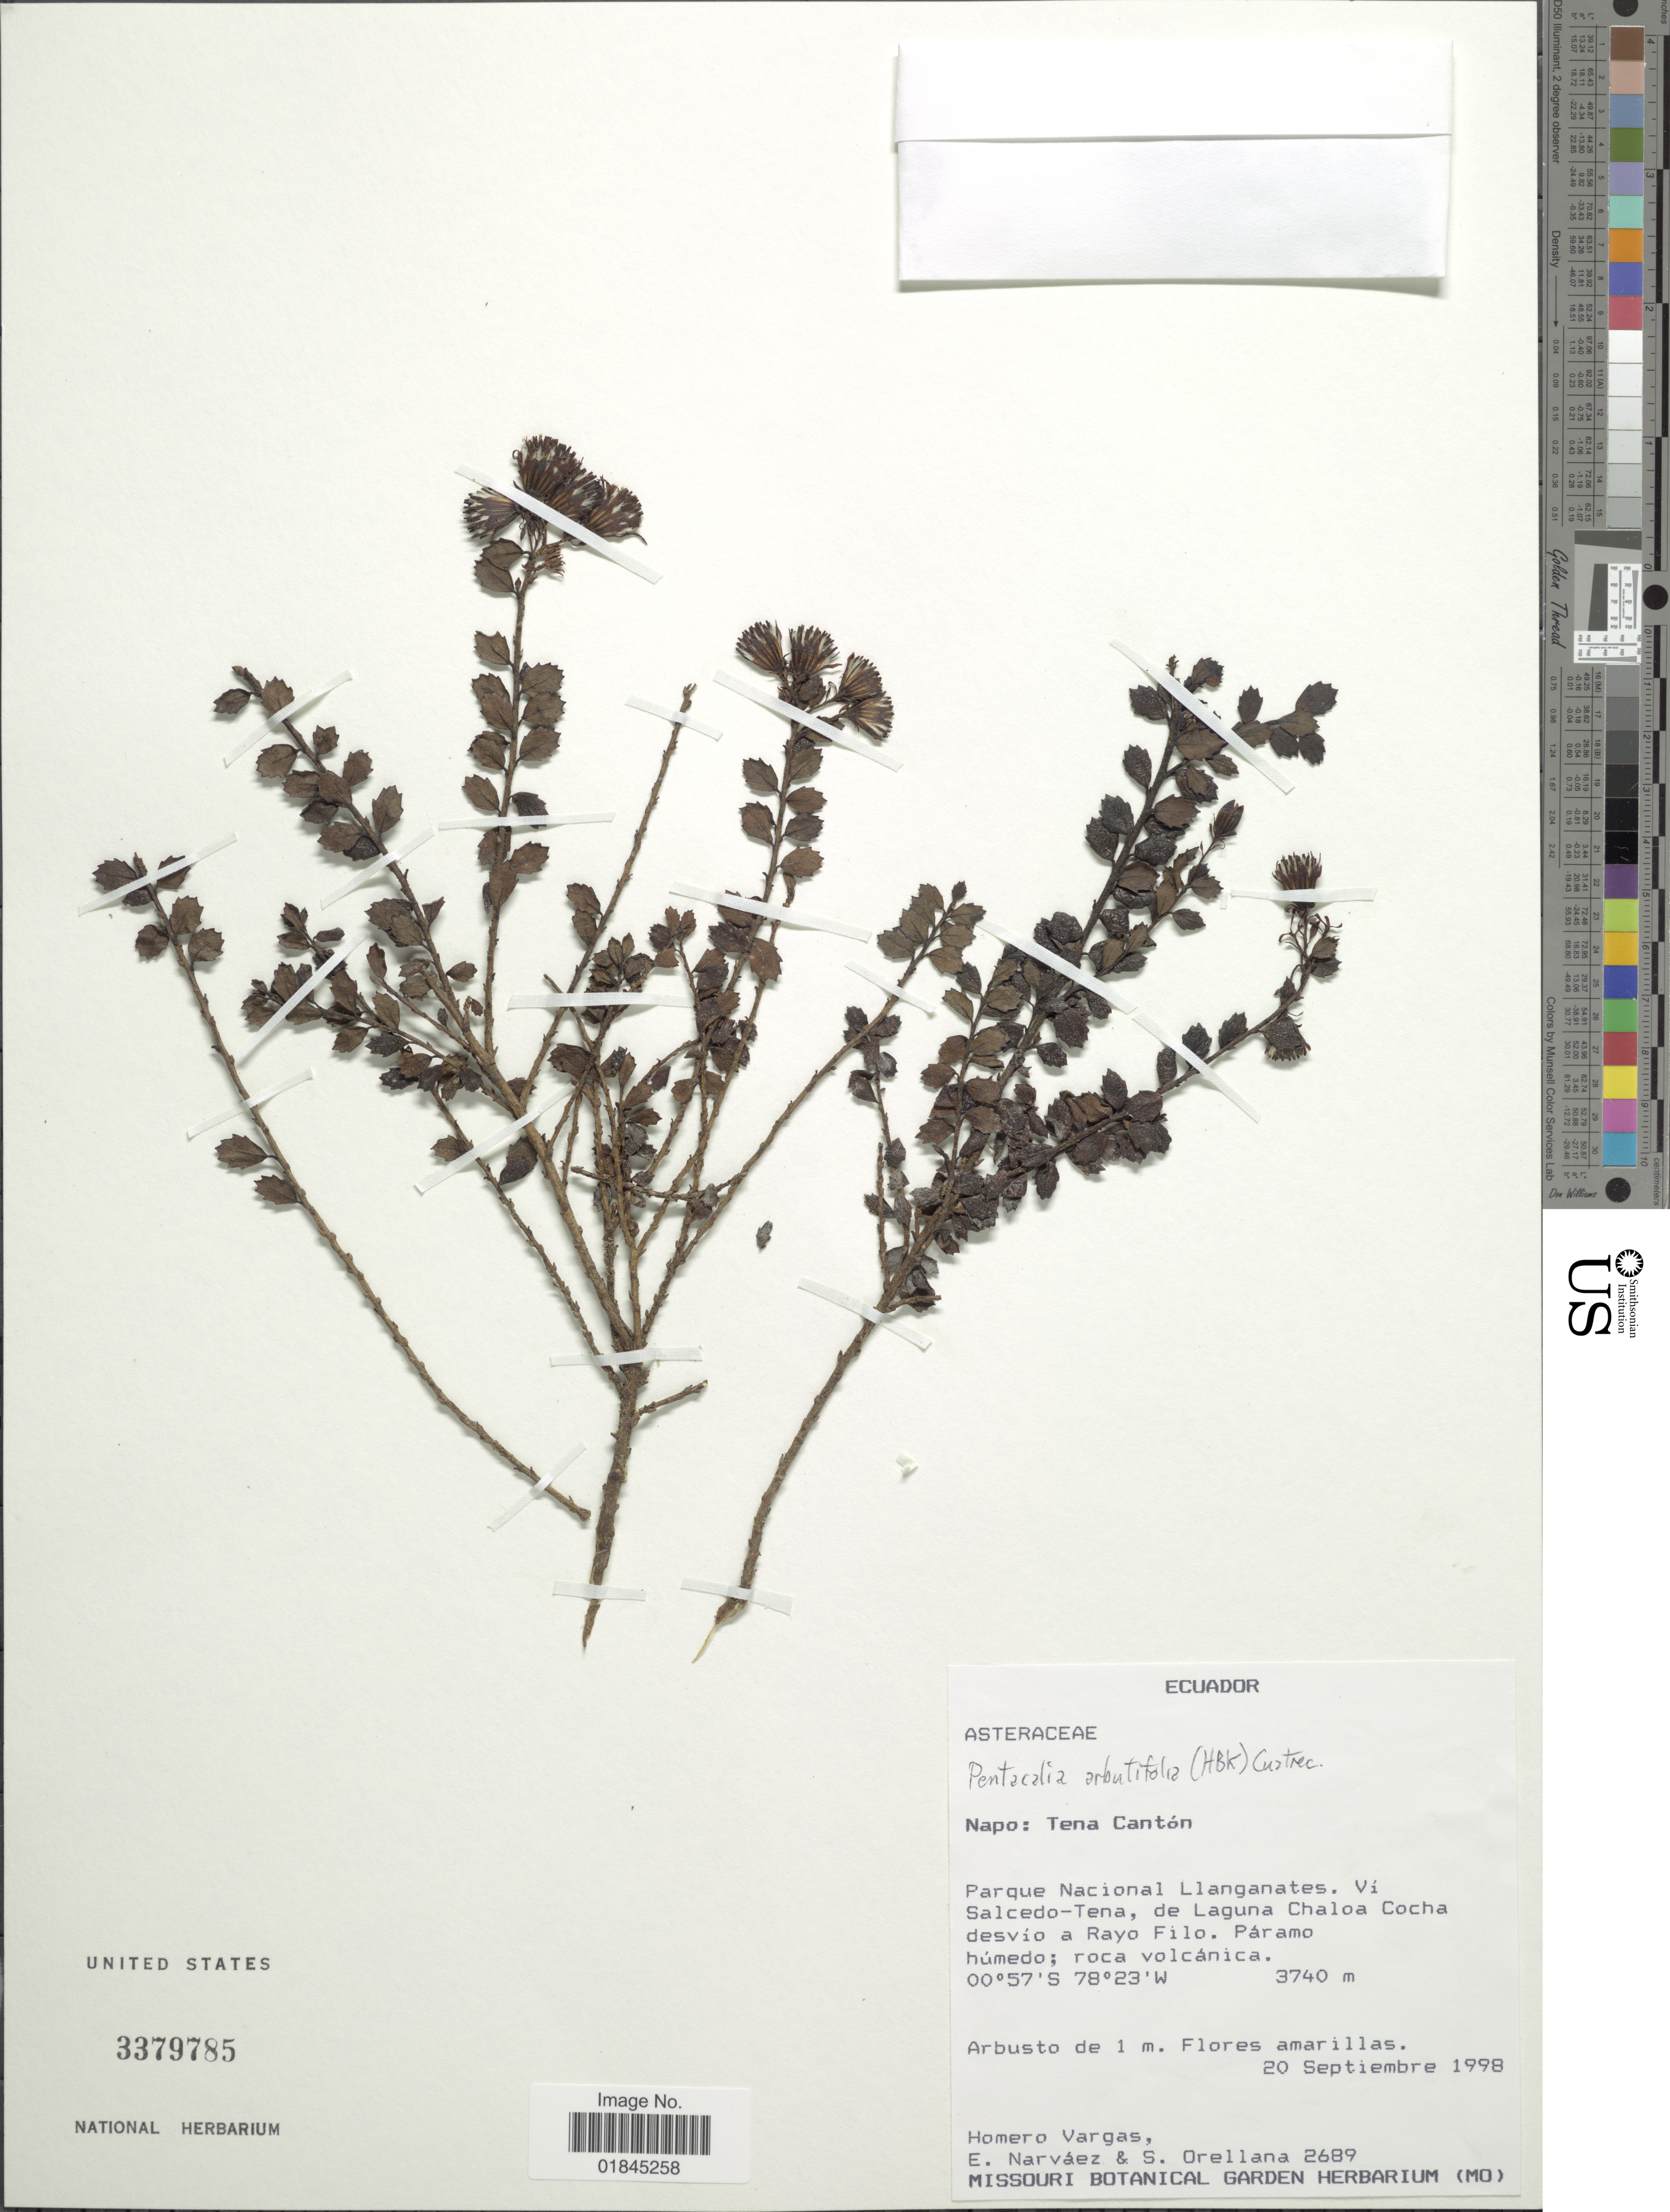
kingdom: Plantae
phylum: Tracheophyta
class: Magnoliopsida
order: Asterales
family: Asteraceae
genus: Pentacalia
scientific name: Pentacalia arbutifolia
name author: (Kunth) Cuatrec.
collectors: H. Vargas, E. Narváez & S. Orellana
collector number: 2689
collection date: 1998-09-20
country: Ecuador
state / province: Napo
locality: Napo: Tena Cantón. Parque Nacional Llanganates. Ví Salcedo-Tena, de Laguna Chaloa Cocha desvío a Rayo Filo. Páramo húmedo; roca volcánica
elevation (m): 3740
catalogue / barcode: US 3379785